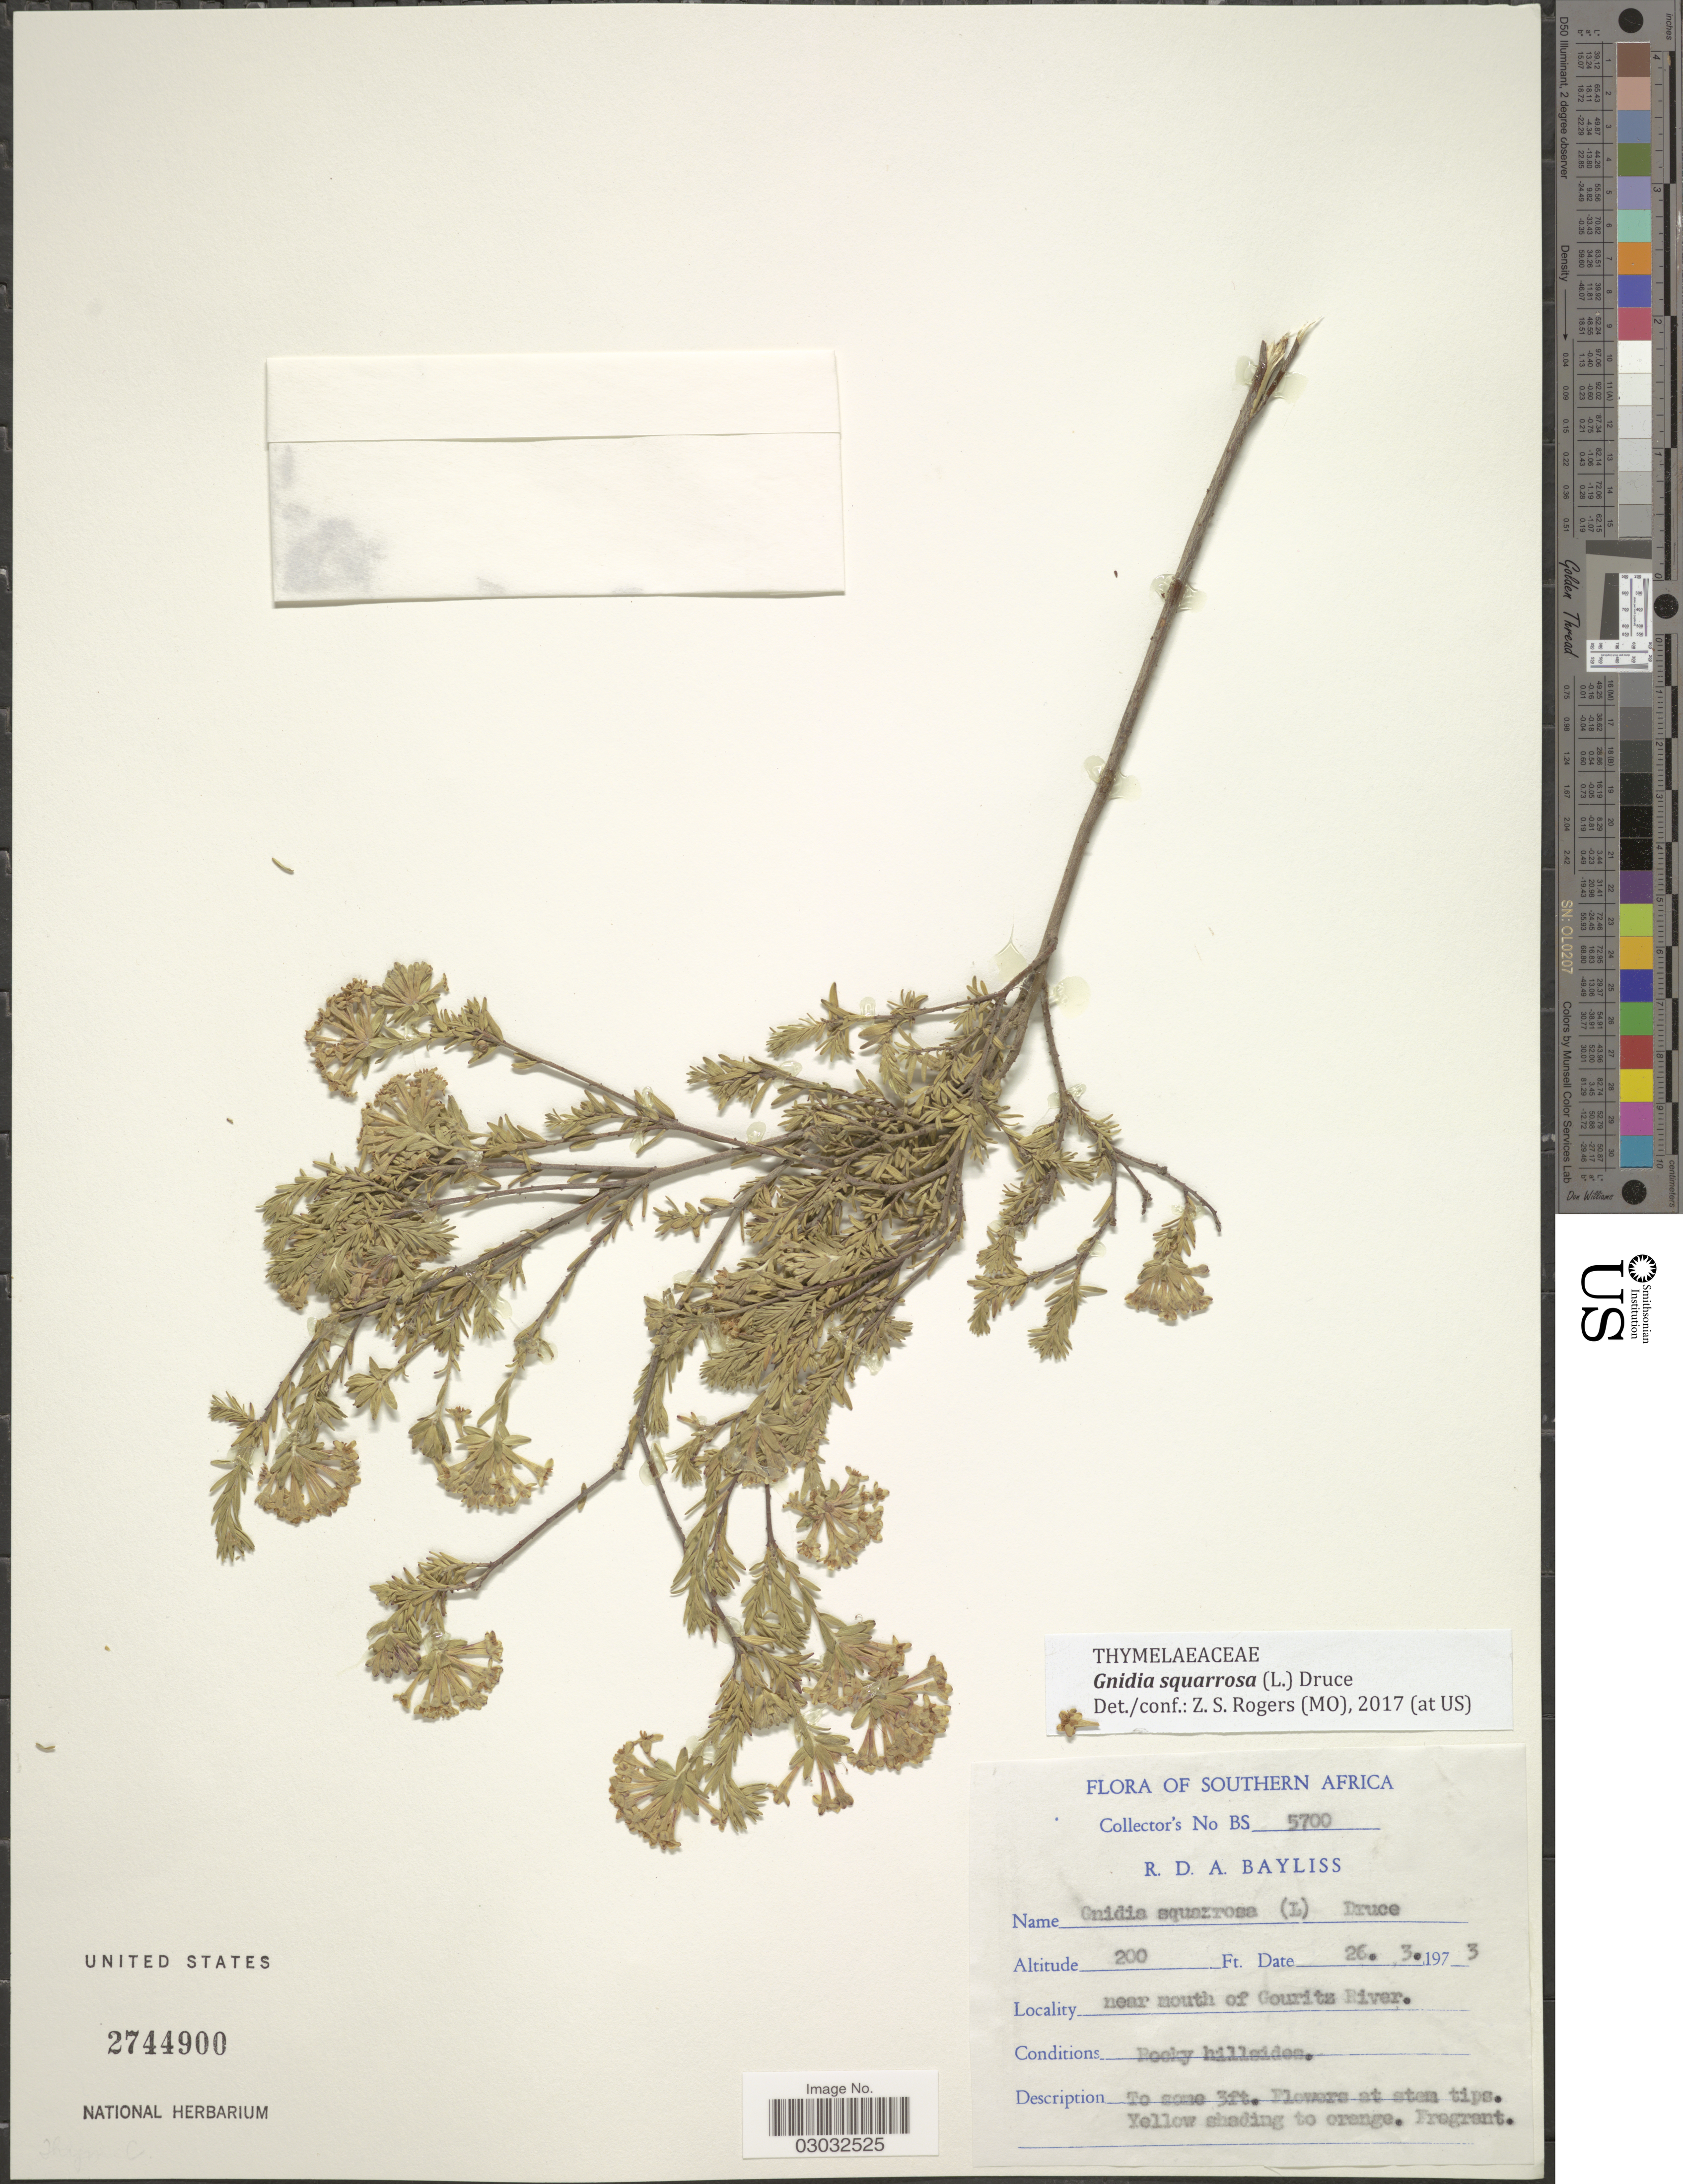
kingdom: Plantae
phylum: Tracheophyta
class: Magnoliopsida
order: Malvales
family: Thymelaeaceae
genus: Gnidia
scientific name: Gnidia squarrosa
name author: (L.) Druce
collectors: R. Bayliss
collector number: BS5700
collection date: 1973-03-26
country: South Africa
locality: Southern Africa. Near mouth of Gouritz River.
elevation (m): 61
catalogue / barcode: US 2744900